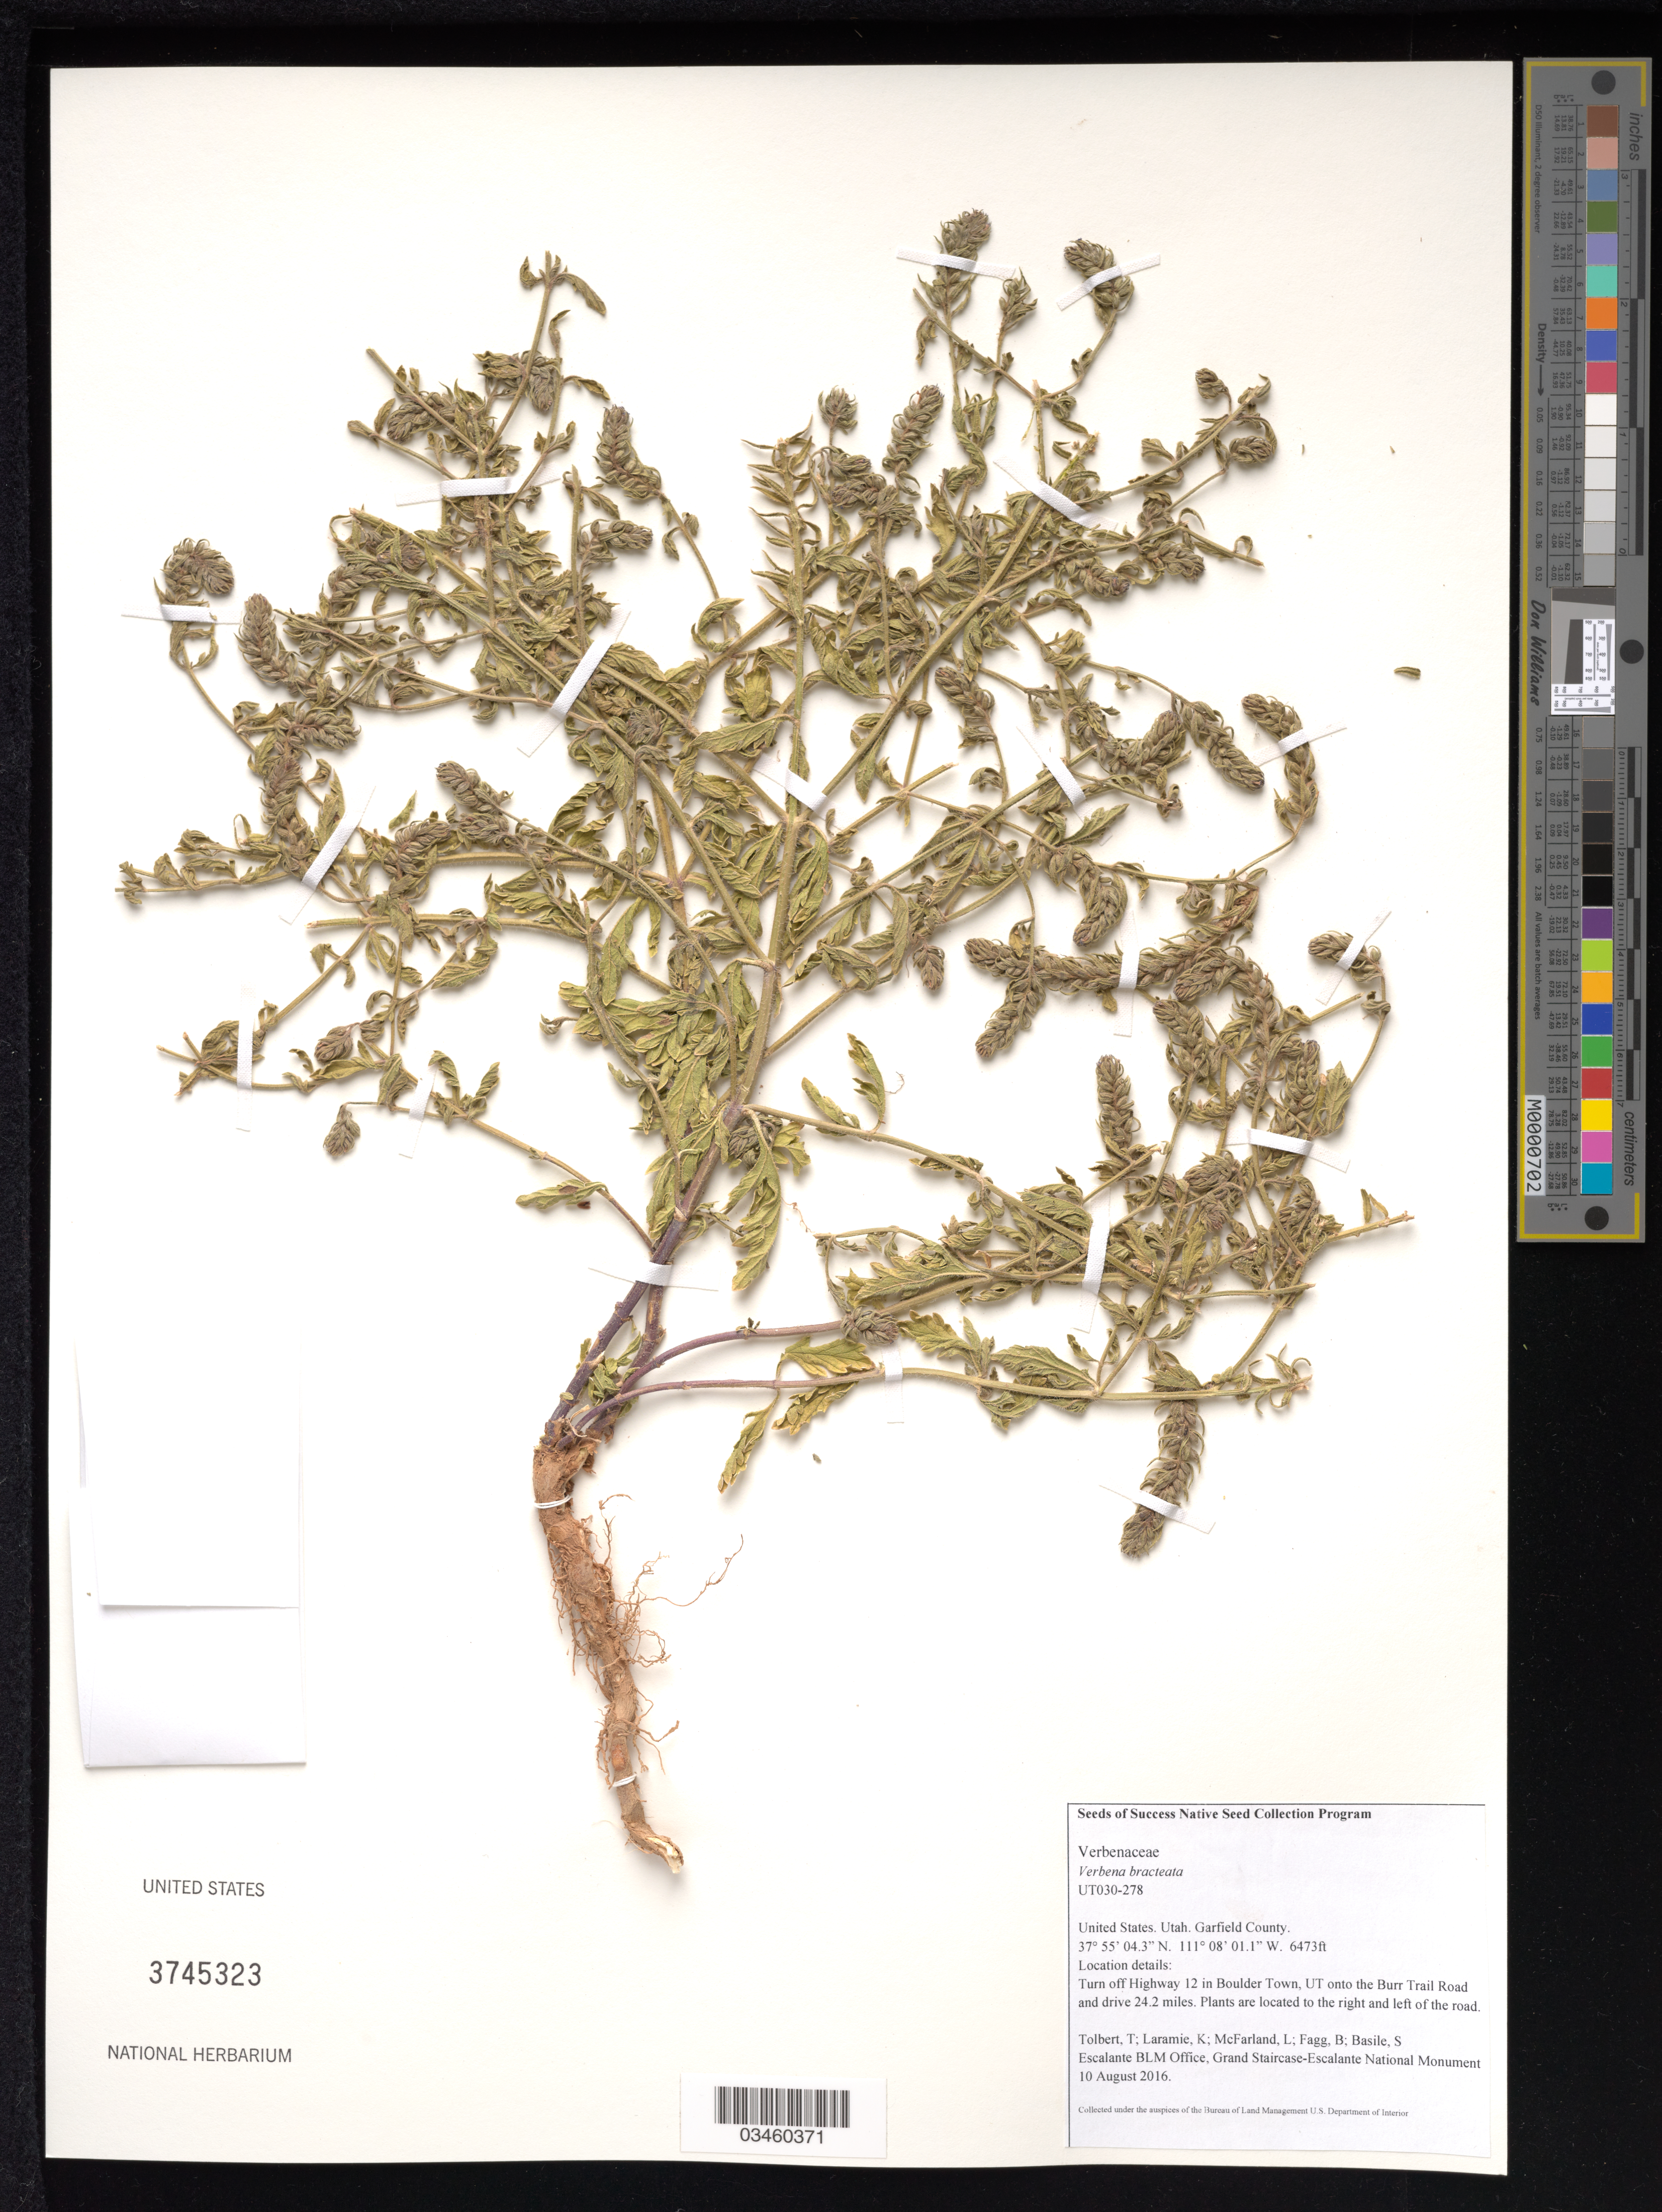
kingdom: Plantae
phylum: Tracheophyta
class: Magnoliopsida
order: Lamiales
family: Verbenaceae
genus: Verbena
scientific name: Verbena bracteata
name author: Cav. ex Lag. & Rodr.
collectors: T. Tolbert, K. Laramie, L. McFarland, B. Fagg & S. Basile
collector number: UT030-278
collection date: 2016-08-10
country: United States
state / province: Utah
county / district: Garfield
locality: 24.2 mi. on Burr Trail Road.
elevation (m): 1973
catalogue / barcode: US 3745323